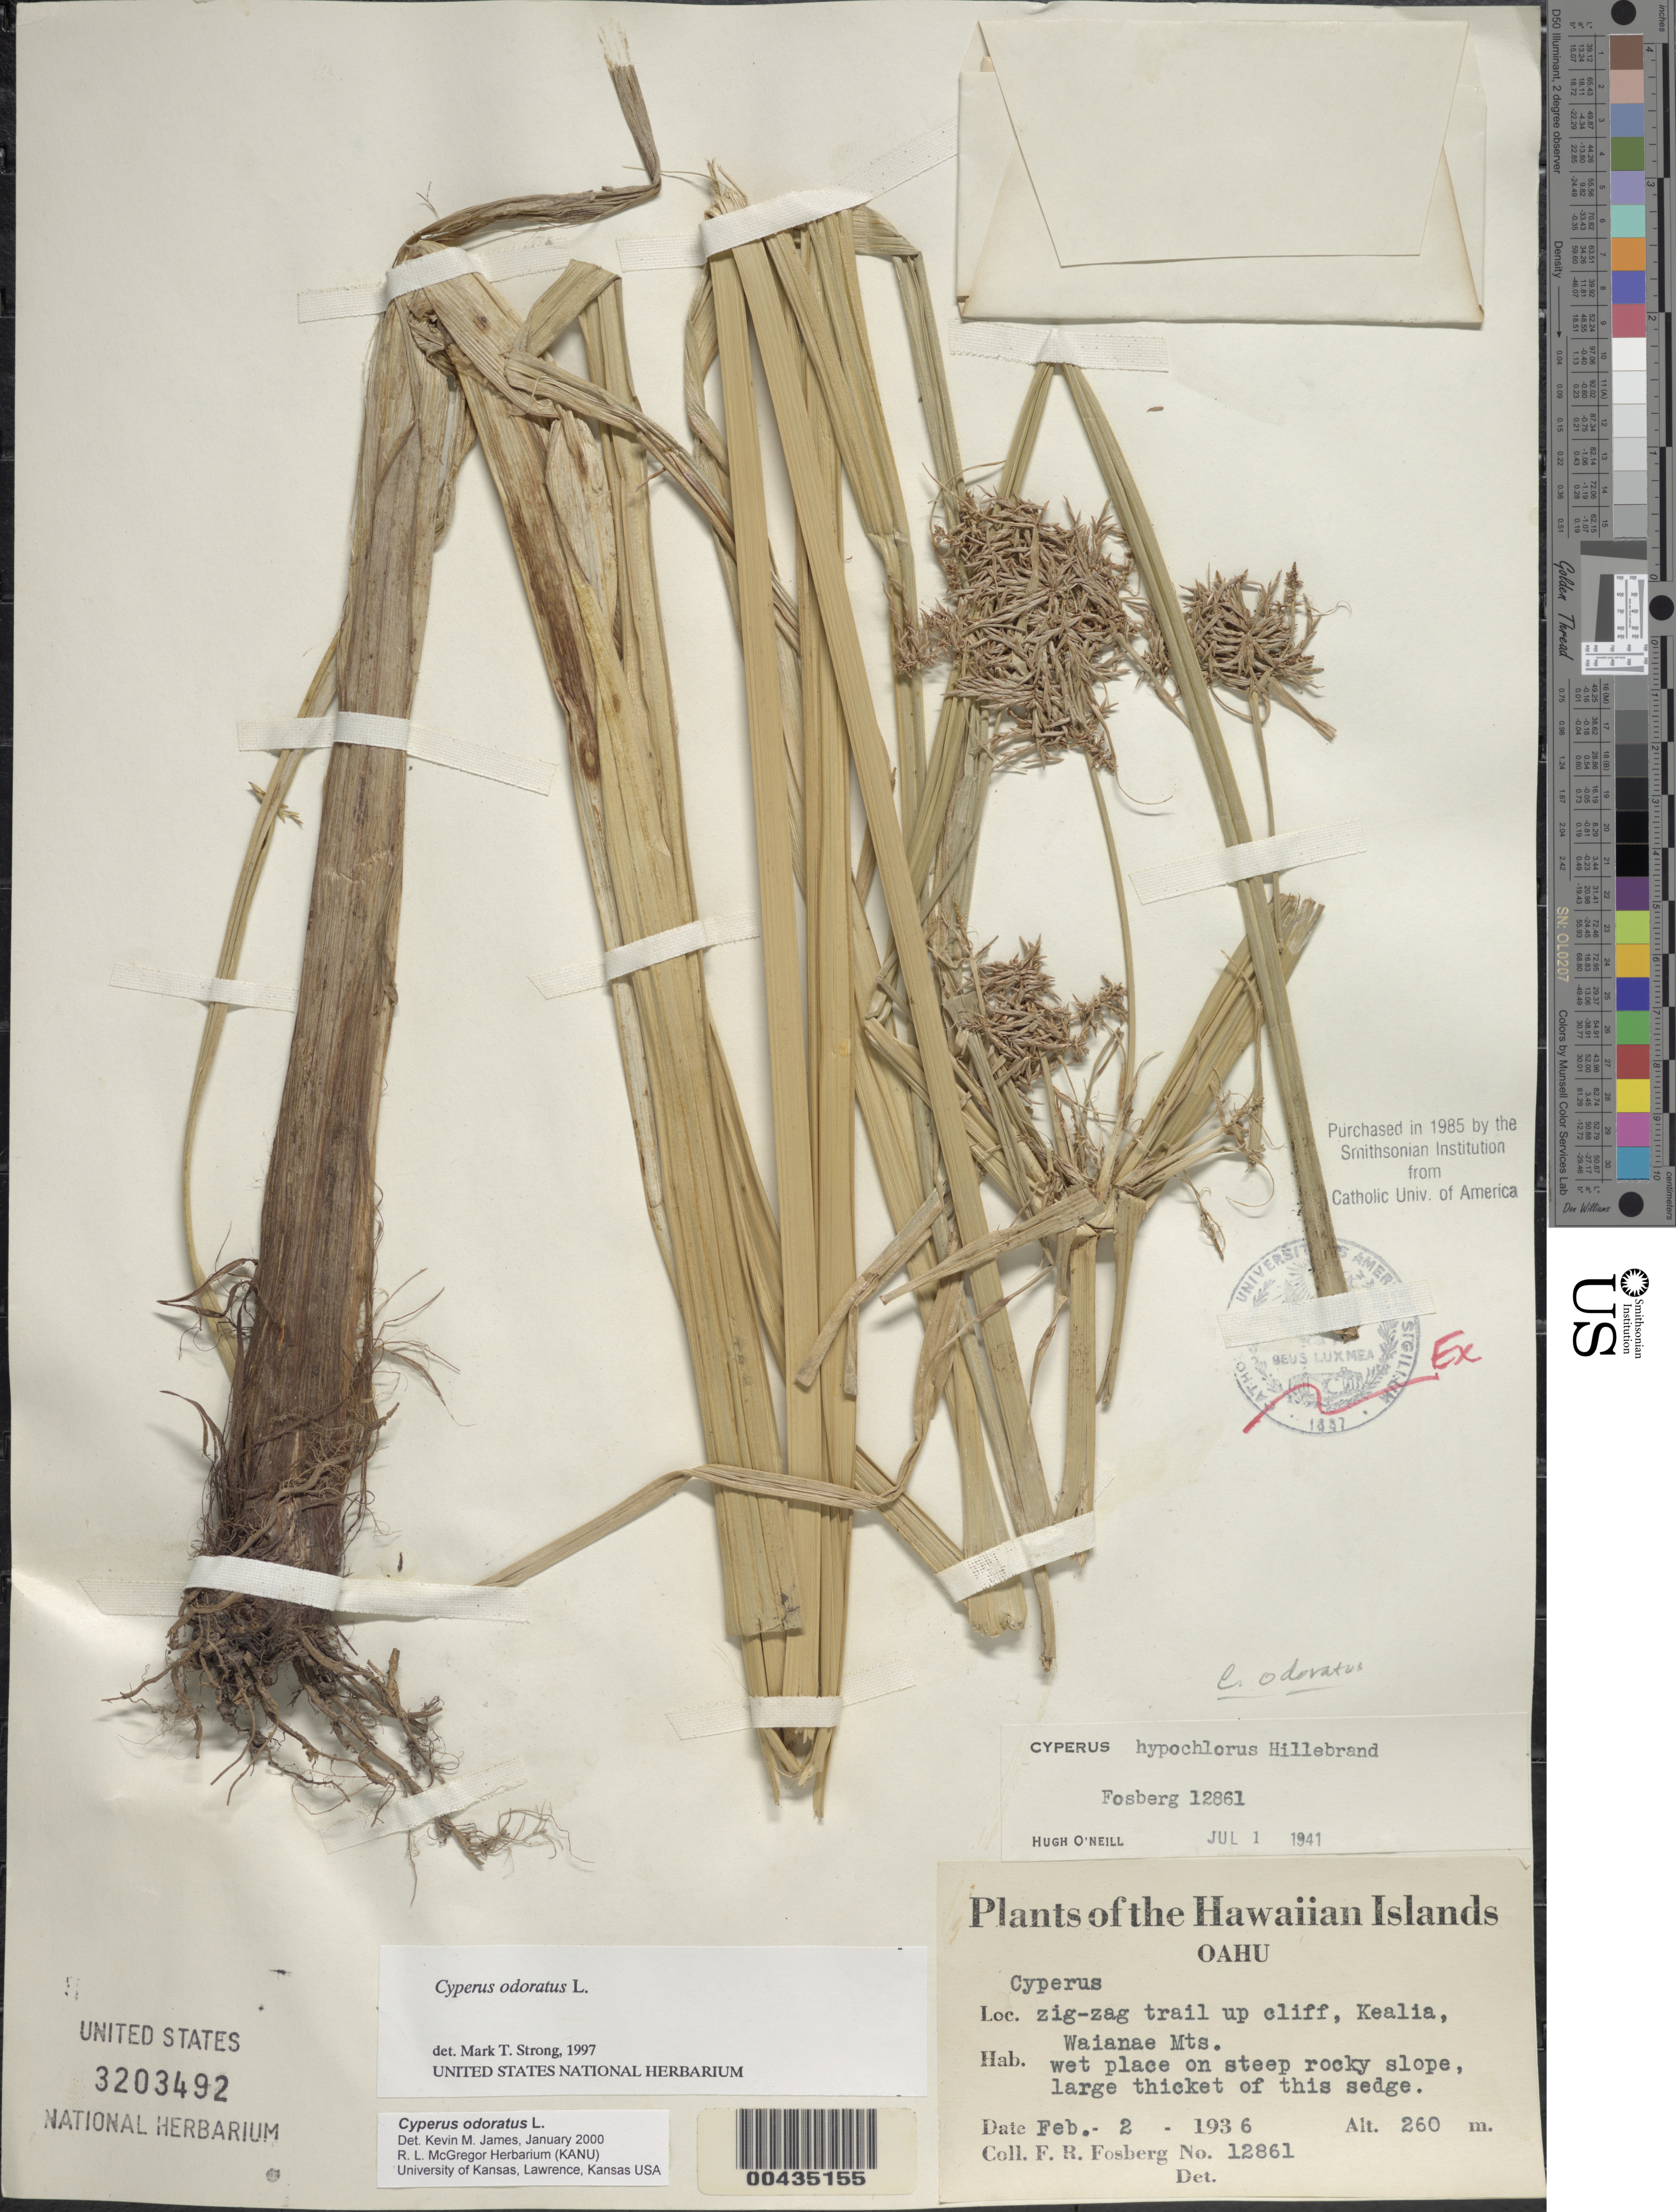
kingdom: Plantae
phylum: Tracheophyta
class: Liliopsida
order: Poales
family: Cyperaceae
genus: Cyperus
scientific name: Cyperus prescottianus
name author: Hook. & Arn.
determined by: Wagner, W. L., (BOT), Smithsonian Institution - National Museum of Natural History (UNITED STATES)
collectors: F. R. Fosberg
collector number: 12861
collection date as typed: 2 Feb 1936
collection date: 1936-02-02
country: United States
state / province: Hawaii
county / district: Honolulu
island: Oahu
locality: Zig-zag trail up cliff, Kealia, Waianae Mountains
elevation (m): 260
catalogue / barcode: US 3203492